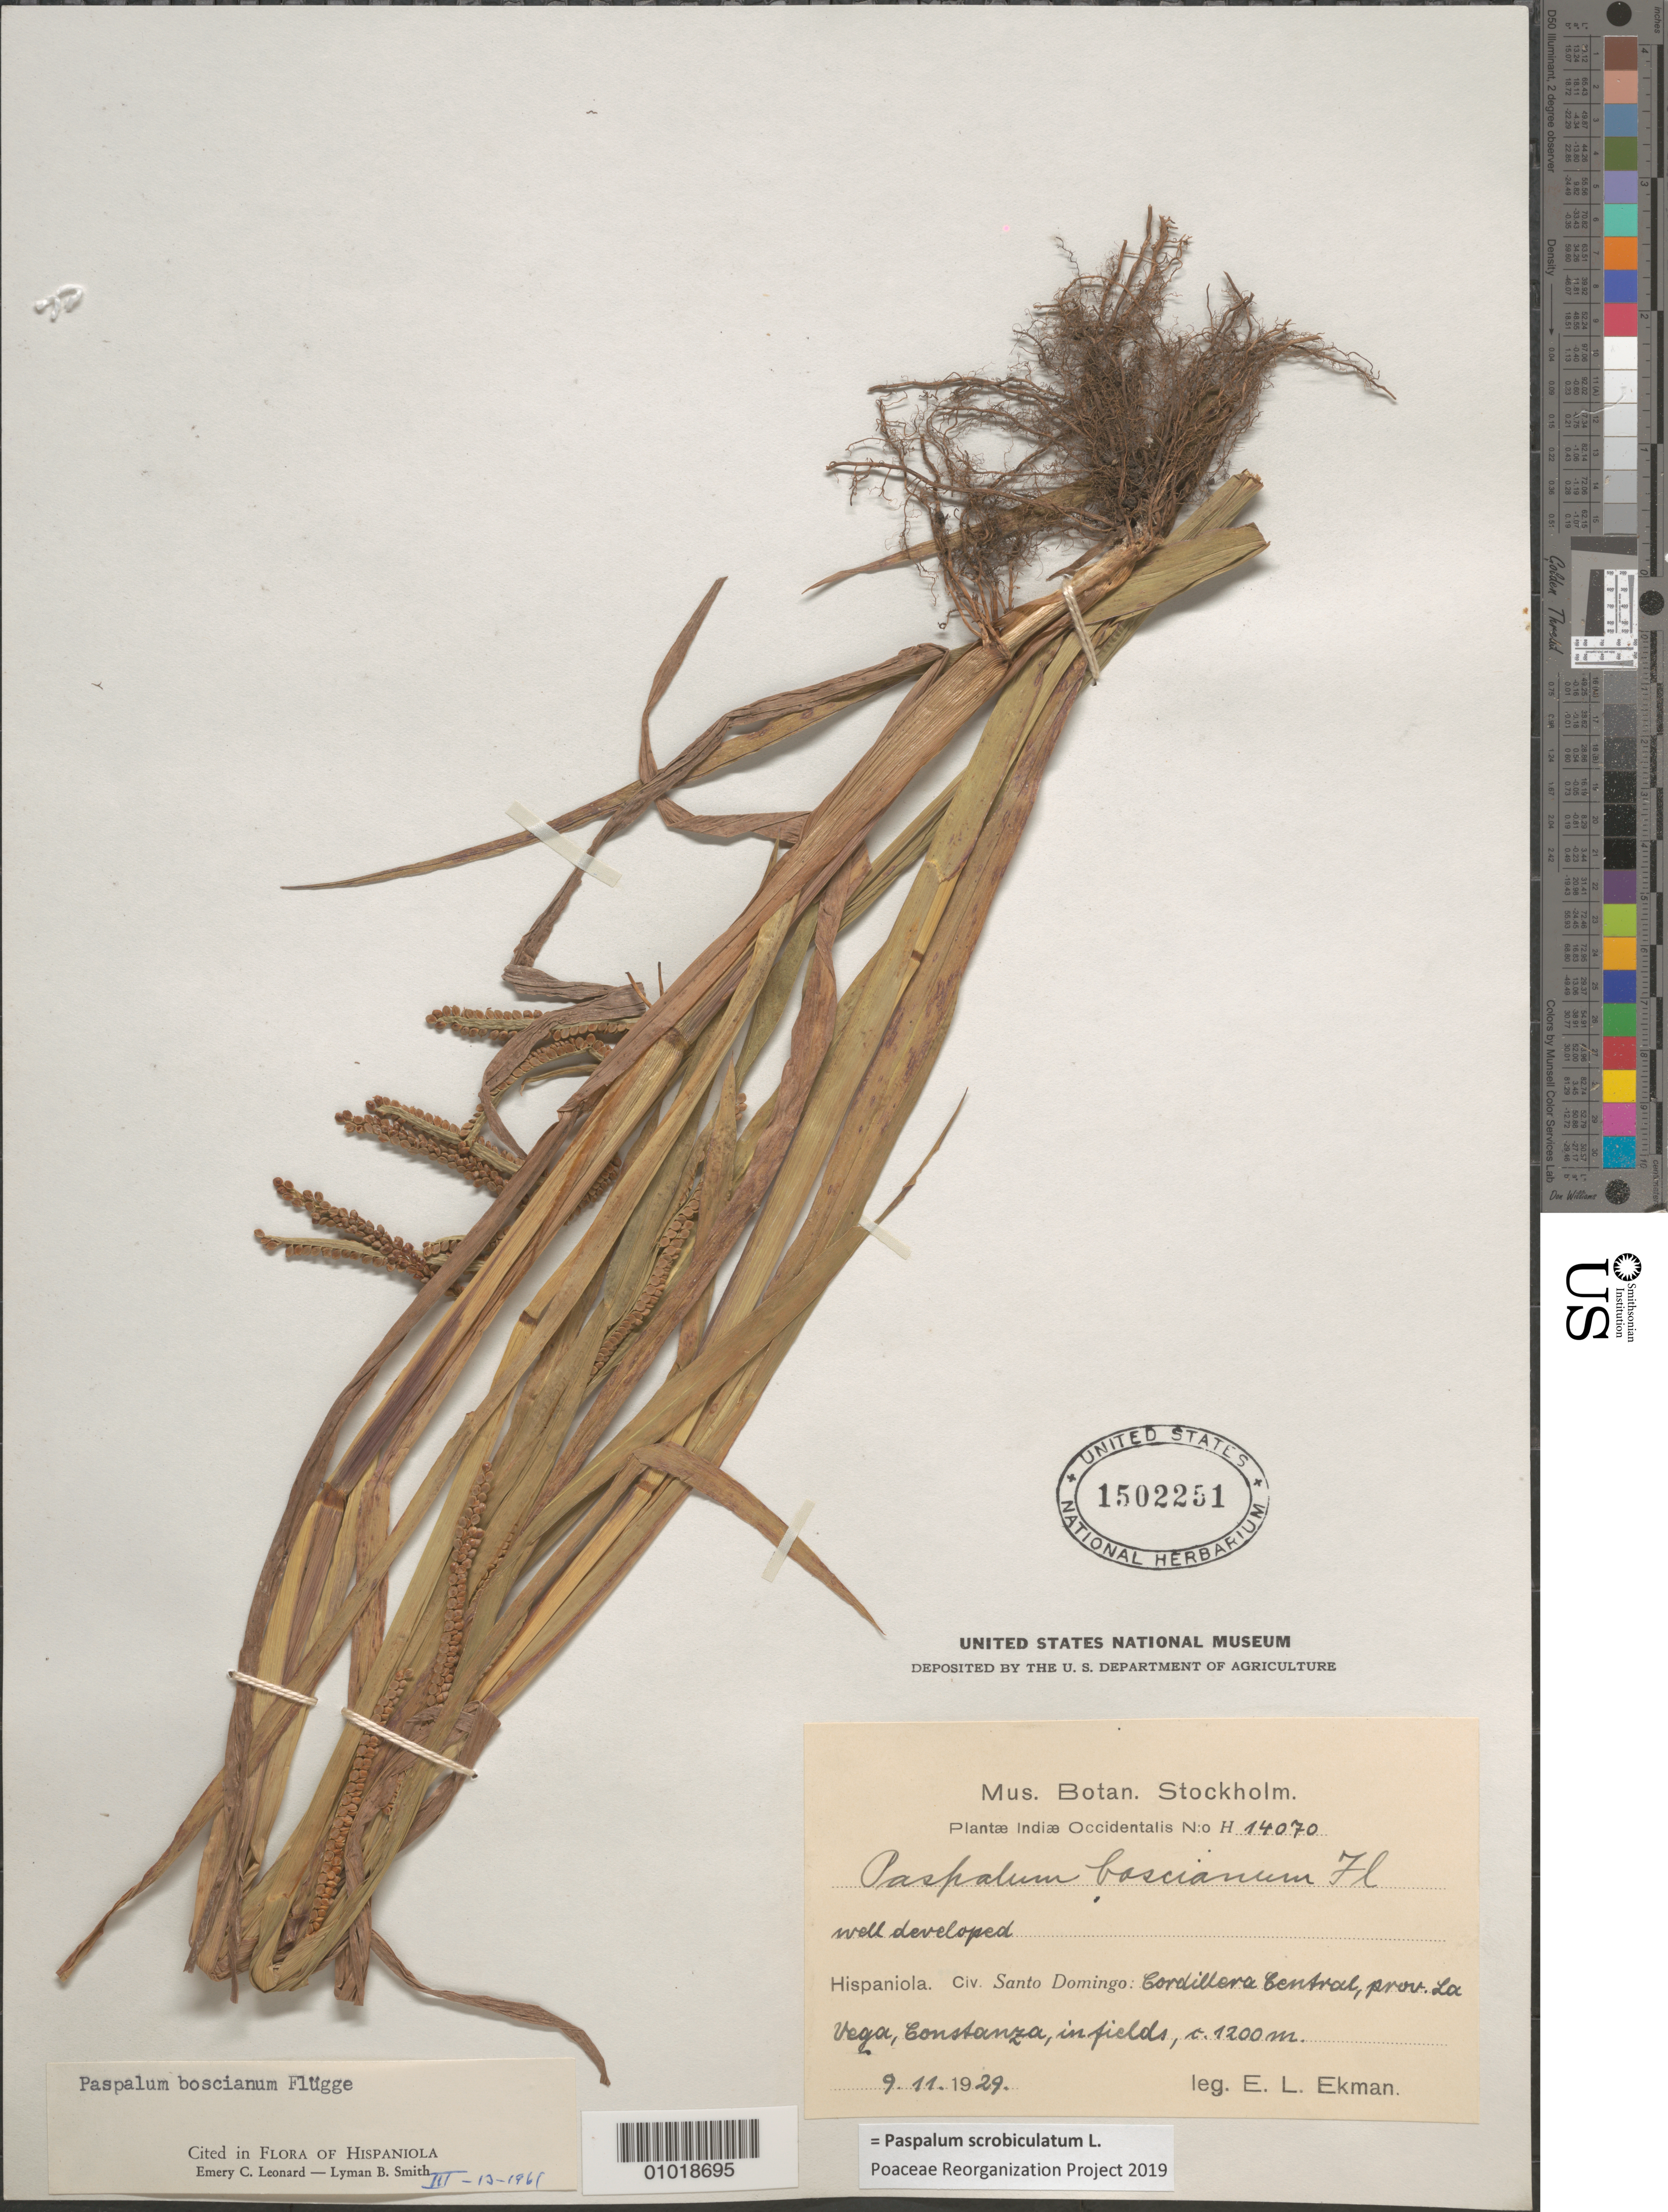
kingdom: Plantae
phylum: Tracheophyta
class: Liliopsida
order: Poales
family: Poaceae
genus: Paspalum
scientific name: Paspalum boscianum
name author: Flüggé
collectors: E. L. Ekman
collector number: H 14070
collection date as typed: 09 Nov 1929 or 11 Aug 1929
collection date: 1929-08-11 or 1929-11-09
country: Dominican Republic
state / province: Distrito Nacional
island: Hispaniola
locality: Cordillera Central, prov. e Vega, Constanz, infields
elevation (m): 1200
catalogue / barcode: US 1502251